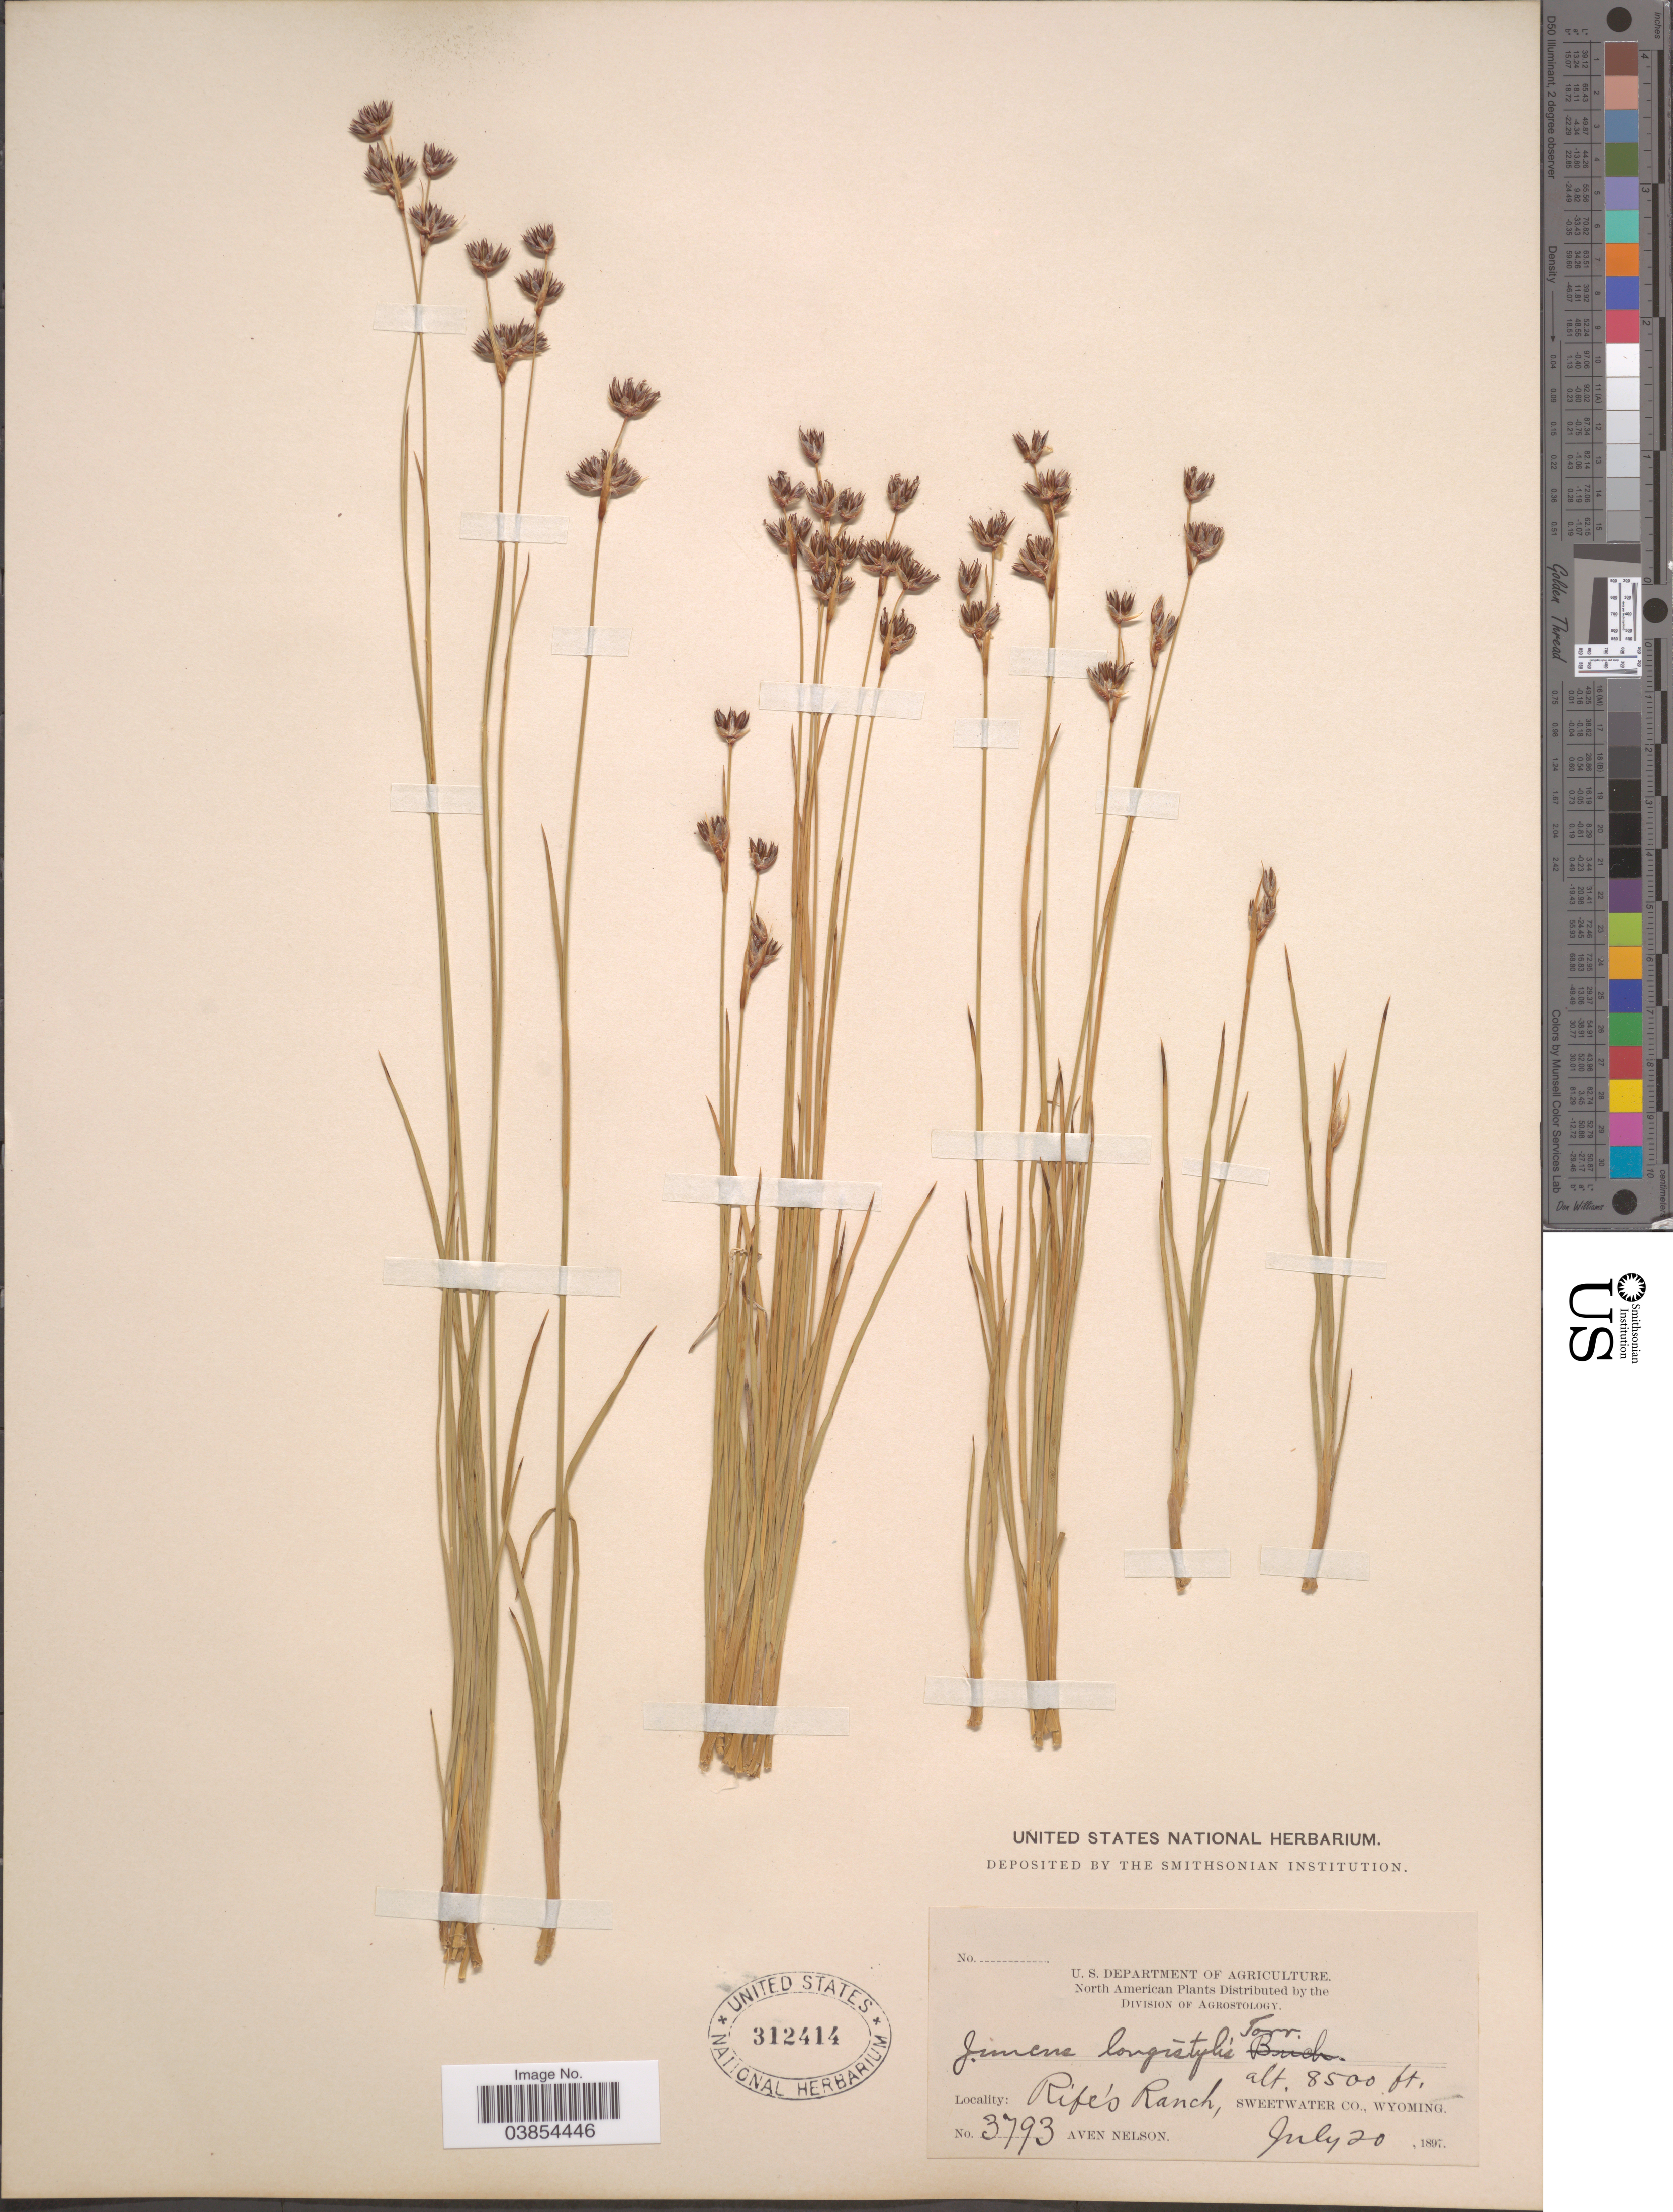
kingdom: Plantae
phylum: Tracheophyta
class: Liliopsida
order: Poales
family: Juncaceae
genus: Juncus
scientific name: Juncus longistylis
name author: Torr.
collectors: A. Nelson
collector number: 3793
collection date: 1897-07-20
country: United States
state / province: Wyoming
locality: Rife's Ranch, Sweetwater Co.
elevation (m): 2591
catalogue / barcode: US 312414